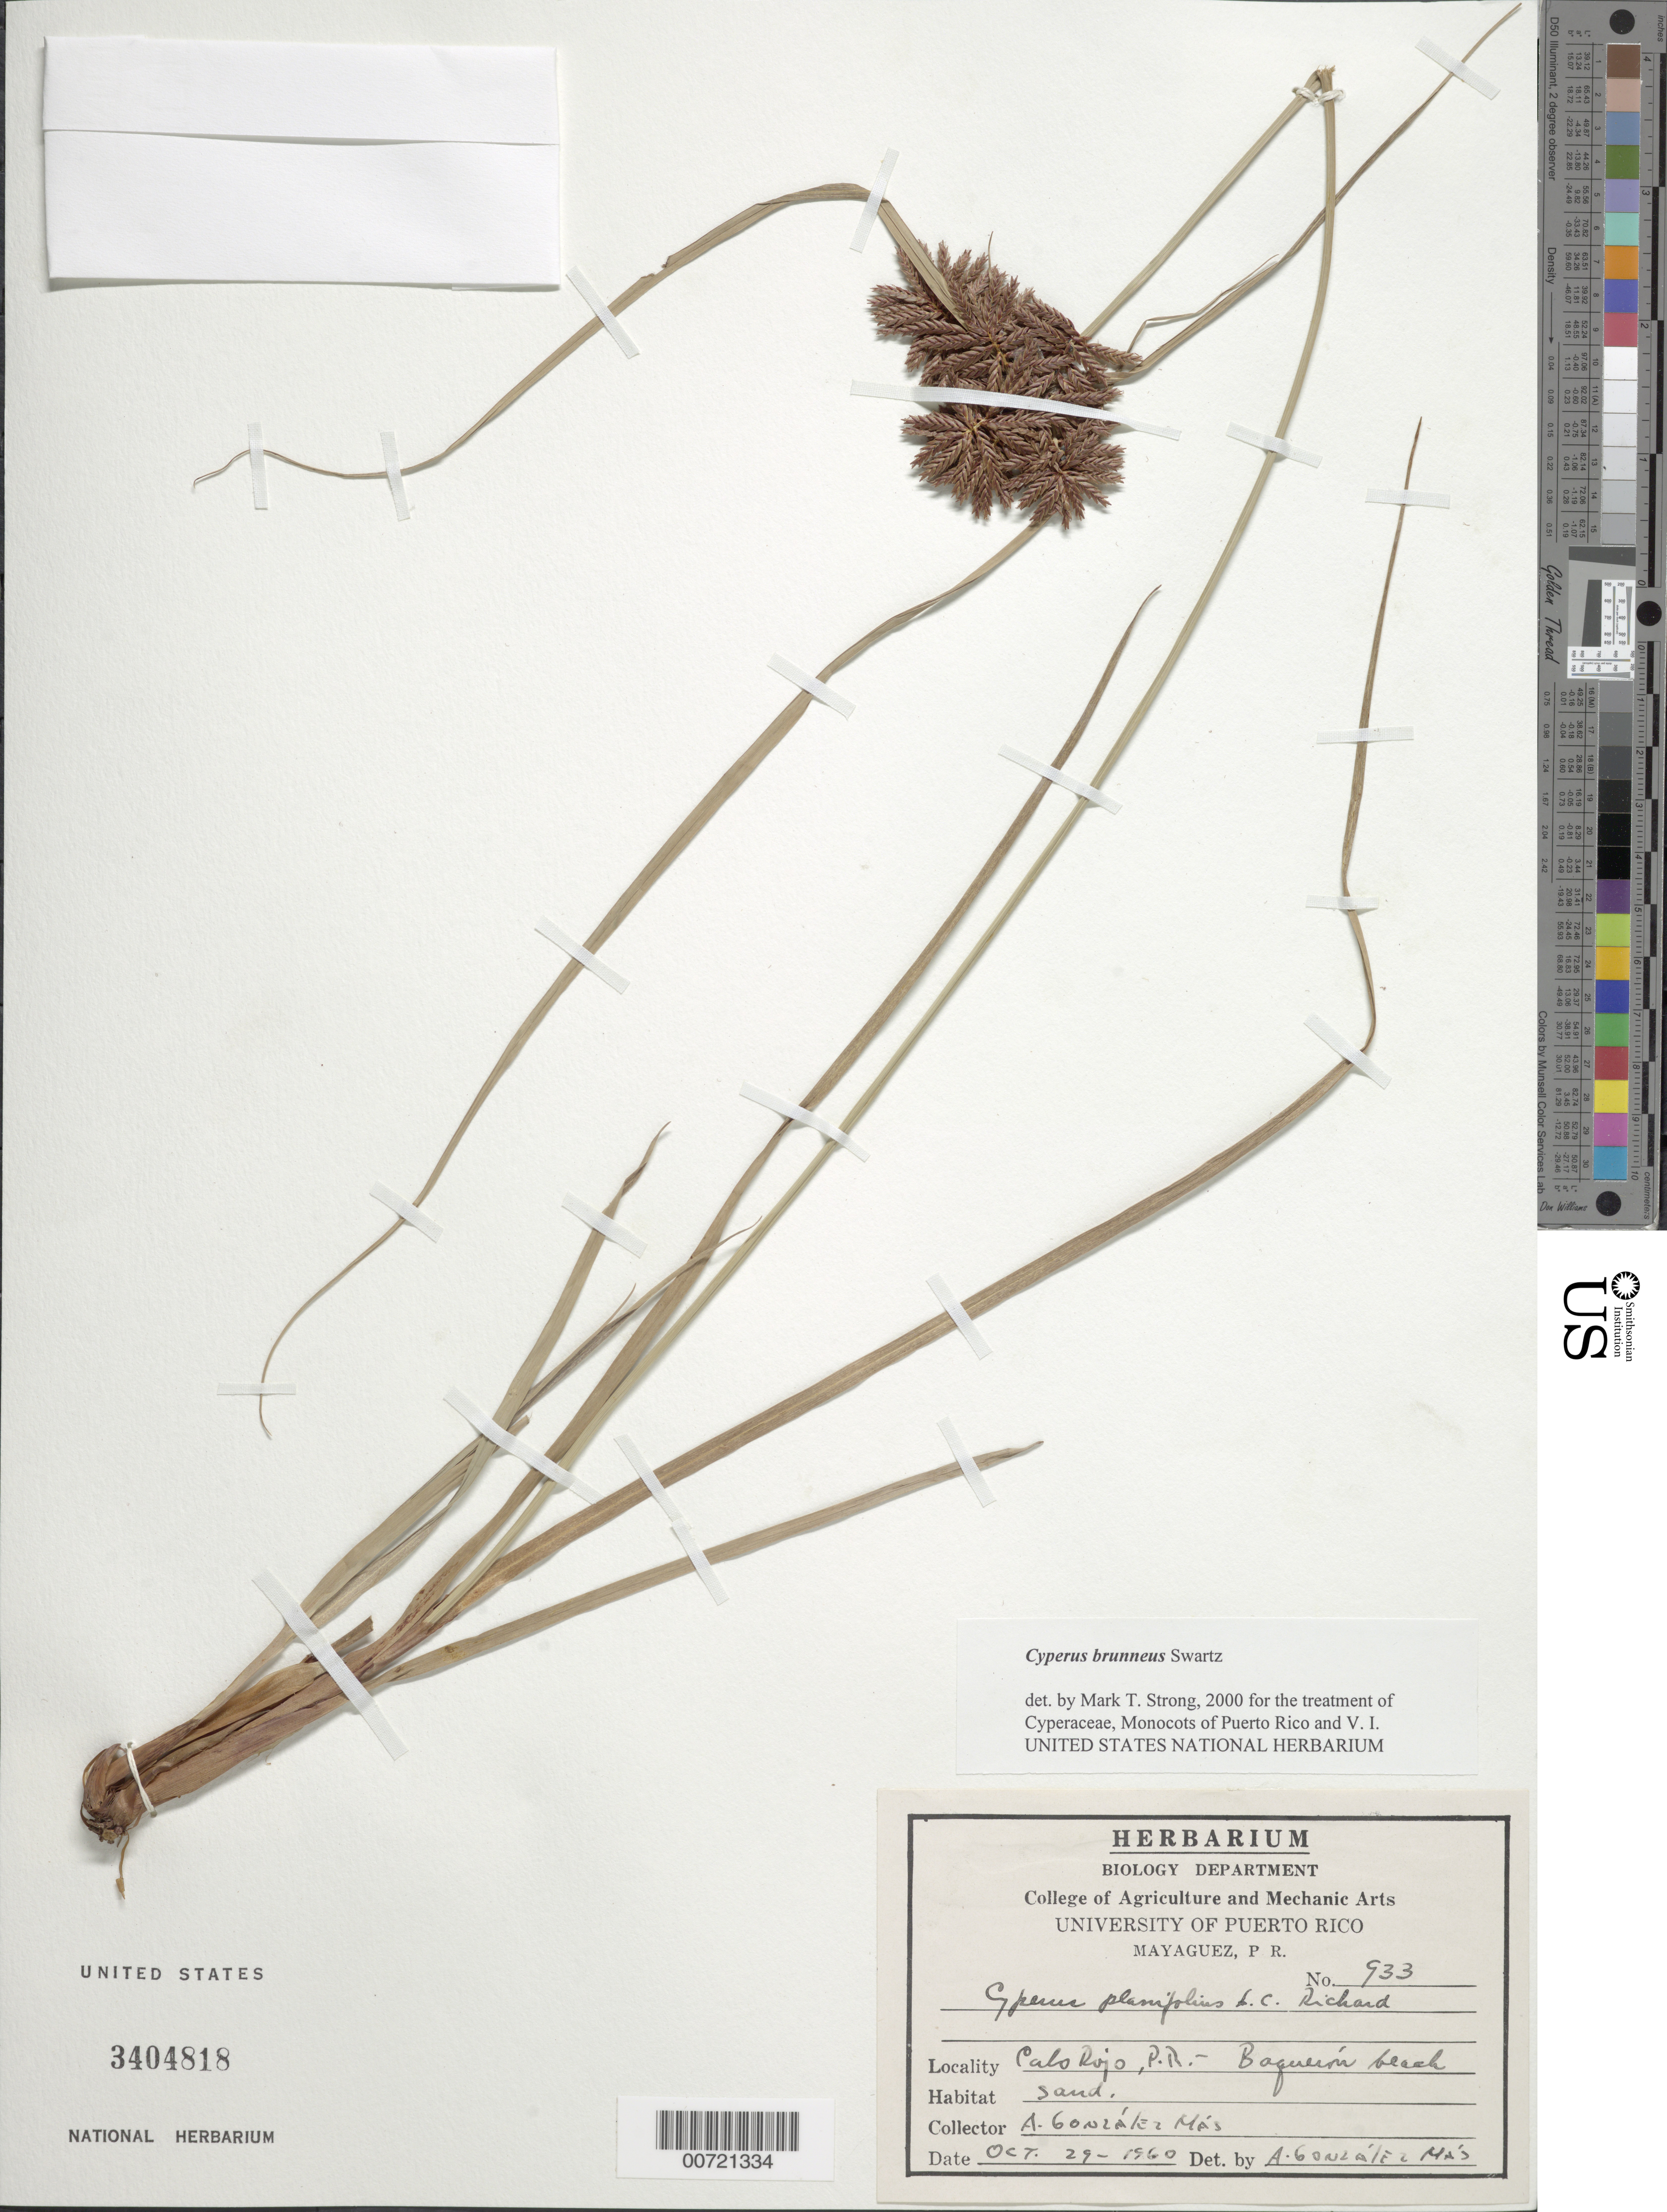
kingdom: Plantae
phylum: Tracheophyta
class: Liliopsida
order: Poales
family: Cyperaceae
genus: Cyperus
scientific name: Cyperus brunneus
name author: Sw.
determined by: Strong, M. T., (US), Smithsonian Institution - National Museum of Natural History (UNITED STATES)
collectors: A. González Más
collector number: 933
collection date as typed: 29 Oct 1960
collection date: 1960-10-29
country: Puerto Rico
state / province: Cabo Rojo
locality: Cabo Rojo: Boquerón.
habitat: Beach sand.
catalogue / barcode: US 3404818